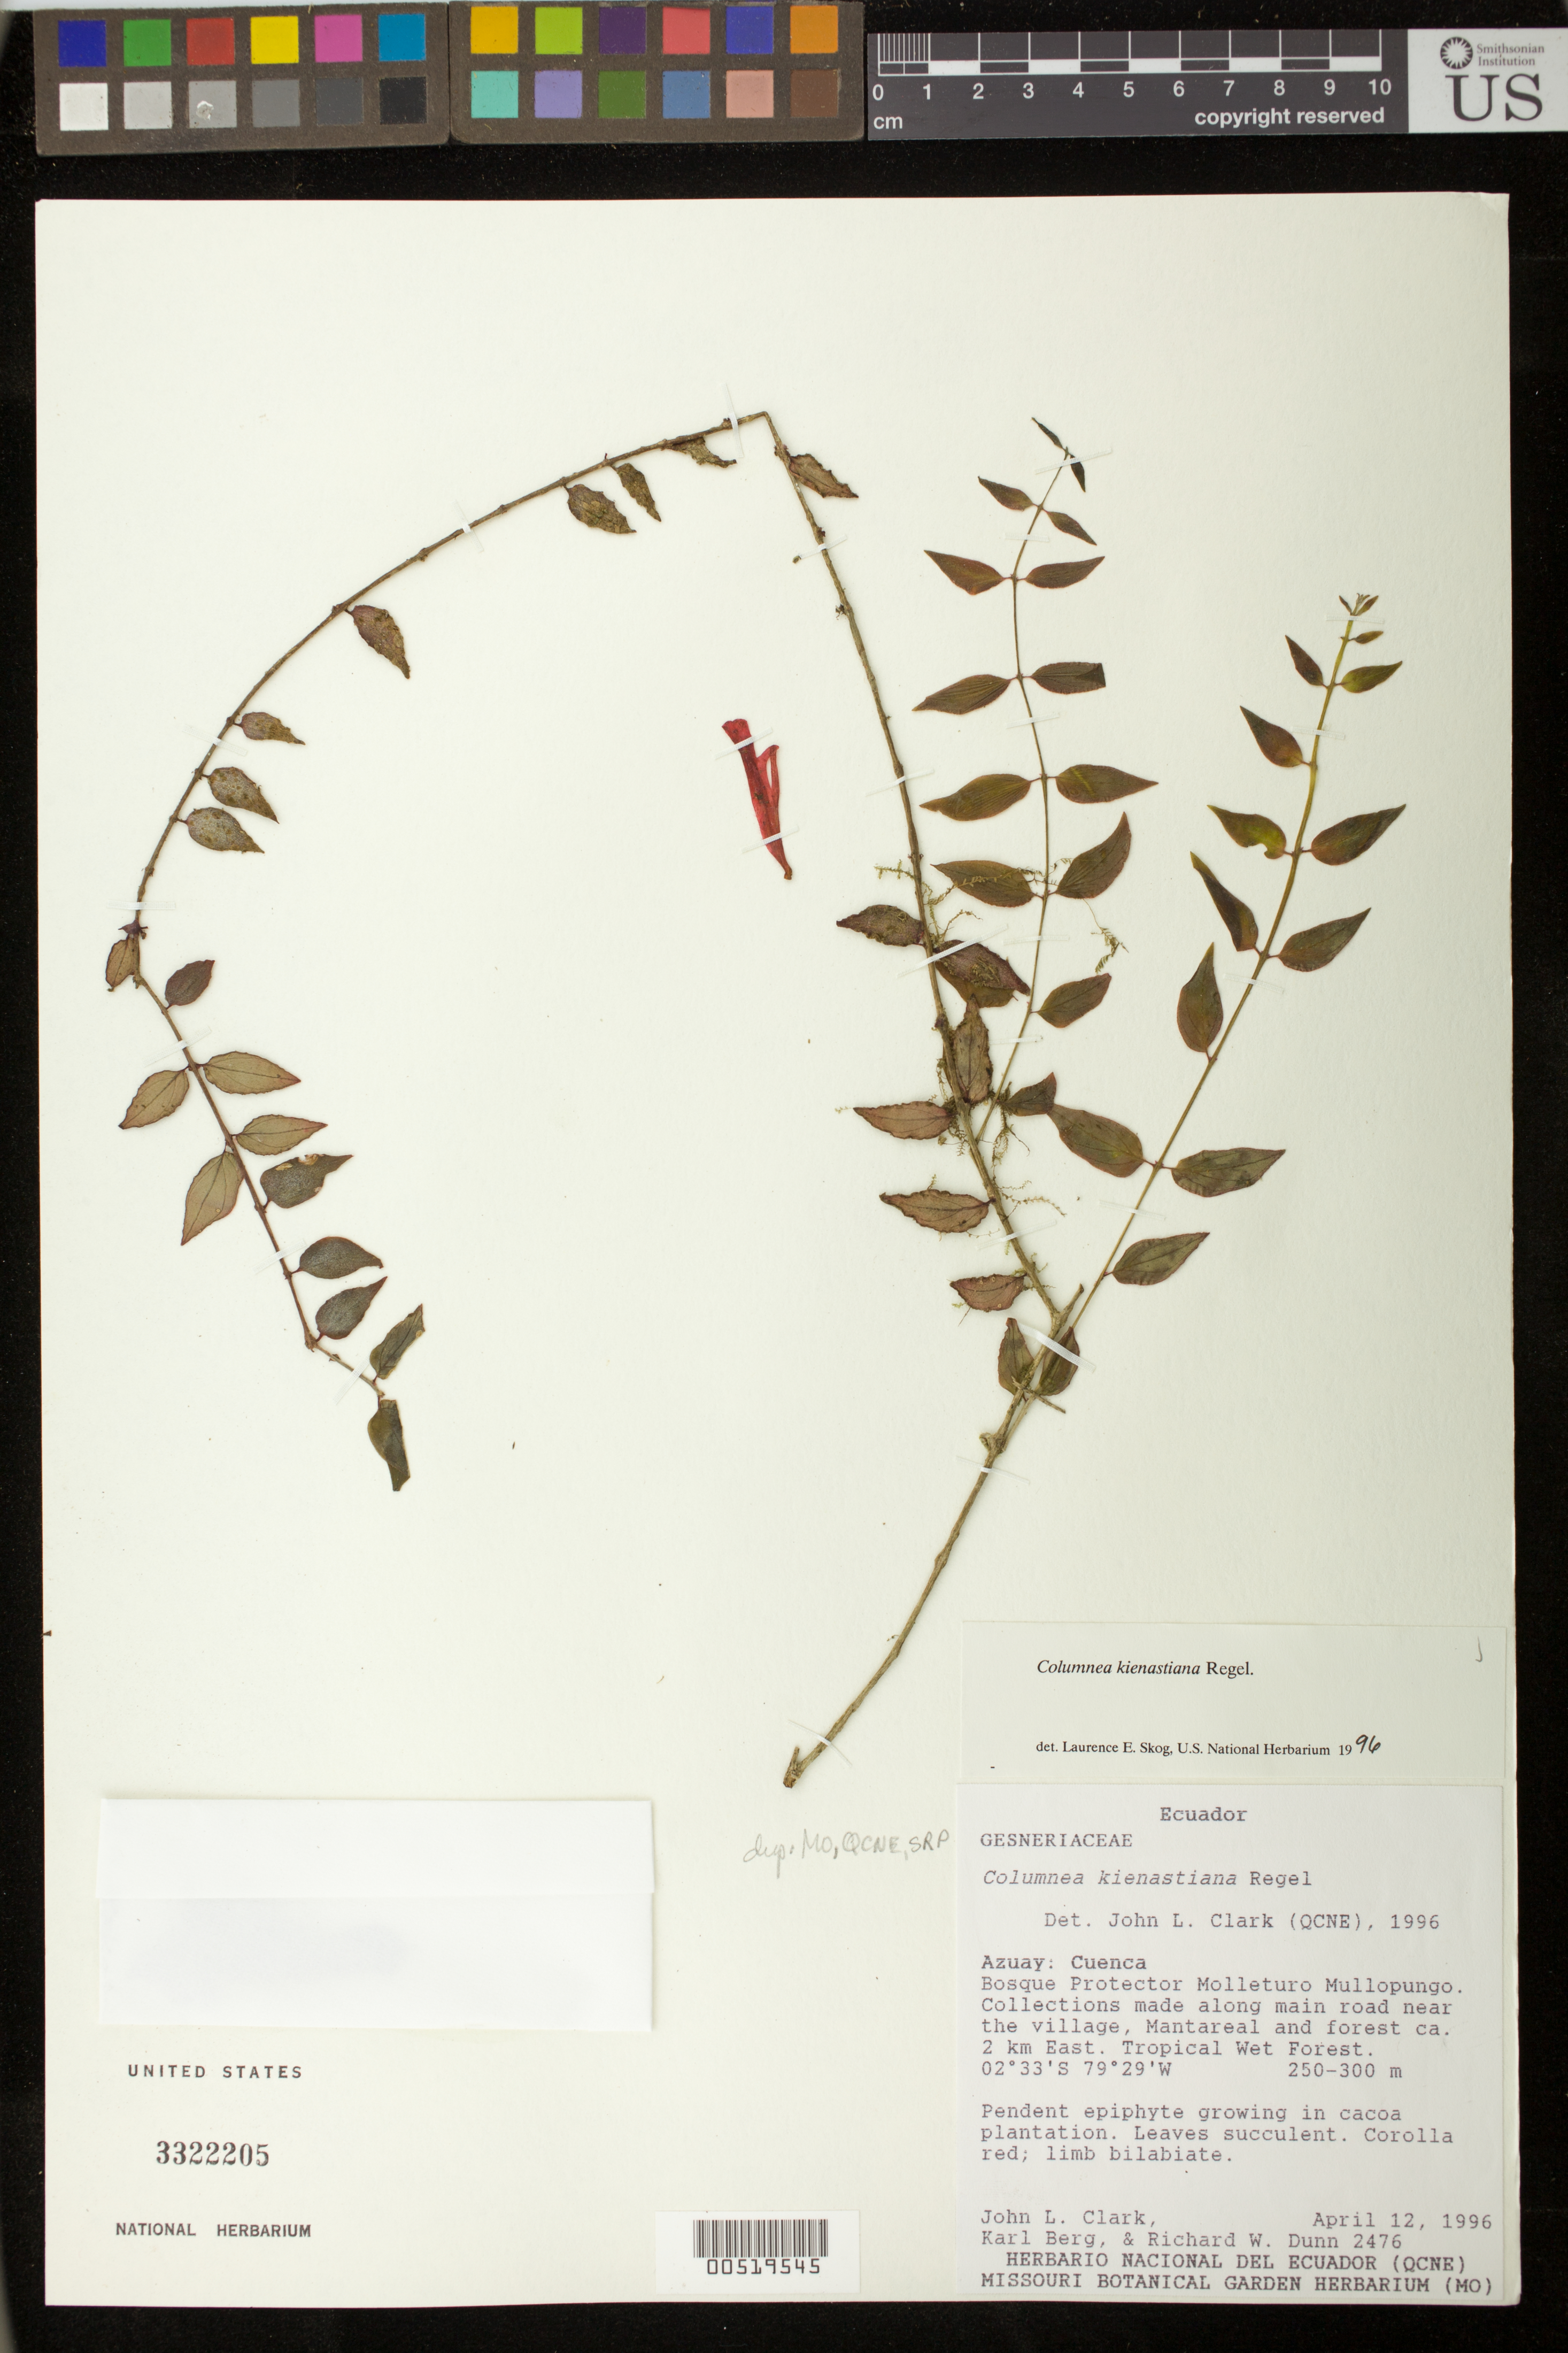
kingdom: Plantae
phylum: Tracheophyta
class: Magnoliopsida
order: Lamiales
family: Gesneriaceae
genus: Columnea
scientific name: Columnea kienastiana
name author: Regel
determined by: Skog, Laurence E.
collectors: J. L. Clark, K. Berg & R. Dunn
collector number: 2476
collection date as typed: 12 Apr 1996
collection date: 1996-04-12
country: Ecuador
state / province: Azuay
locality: Cuenca; Bosque Protector Molleturo Mullopungo; along main road near the village, Mantareal and forest ca. 2 km E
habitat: Tropical wet forest; growing in cacao plantation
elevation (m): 250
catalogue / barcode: US 3322205